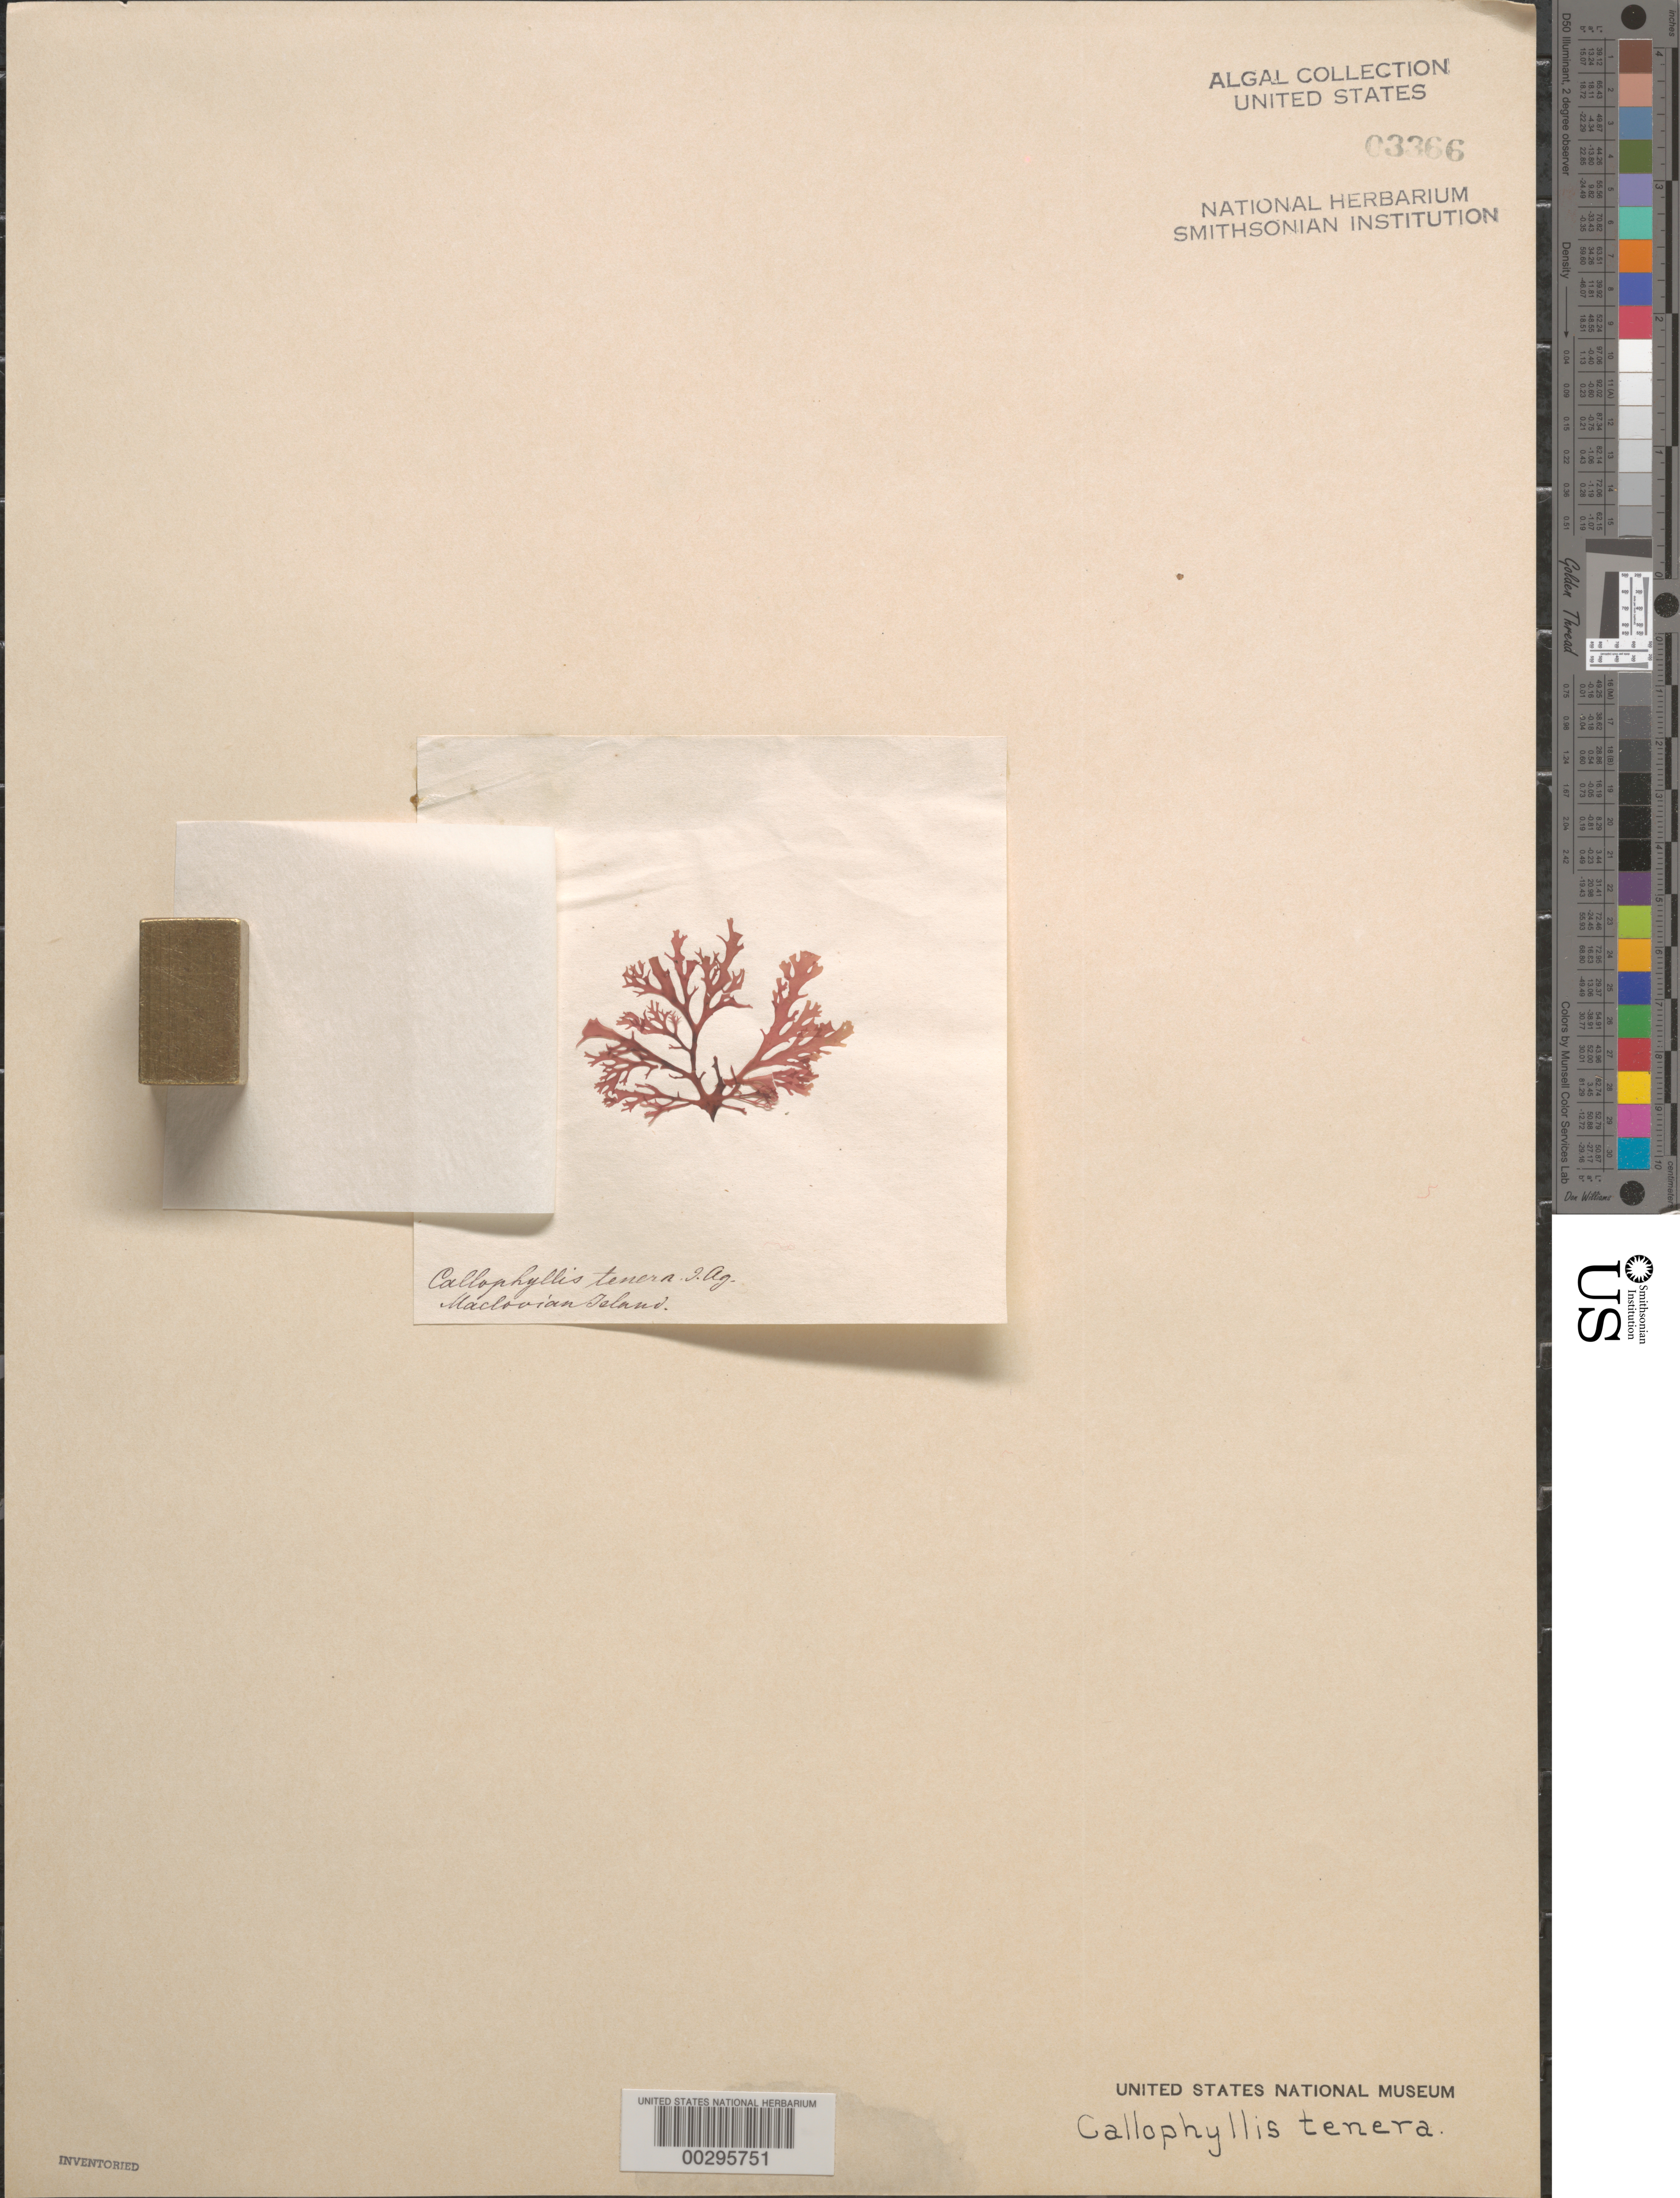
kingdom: Plantae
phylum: Rhodophyta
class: Florideophyceae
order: Gigartinales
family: Kallymeniaceae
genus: Callophyllis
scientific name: Callophyllis tenera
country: Falkland Islands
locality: Maclovian island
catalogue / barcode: US 3366